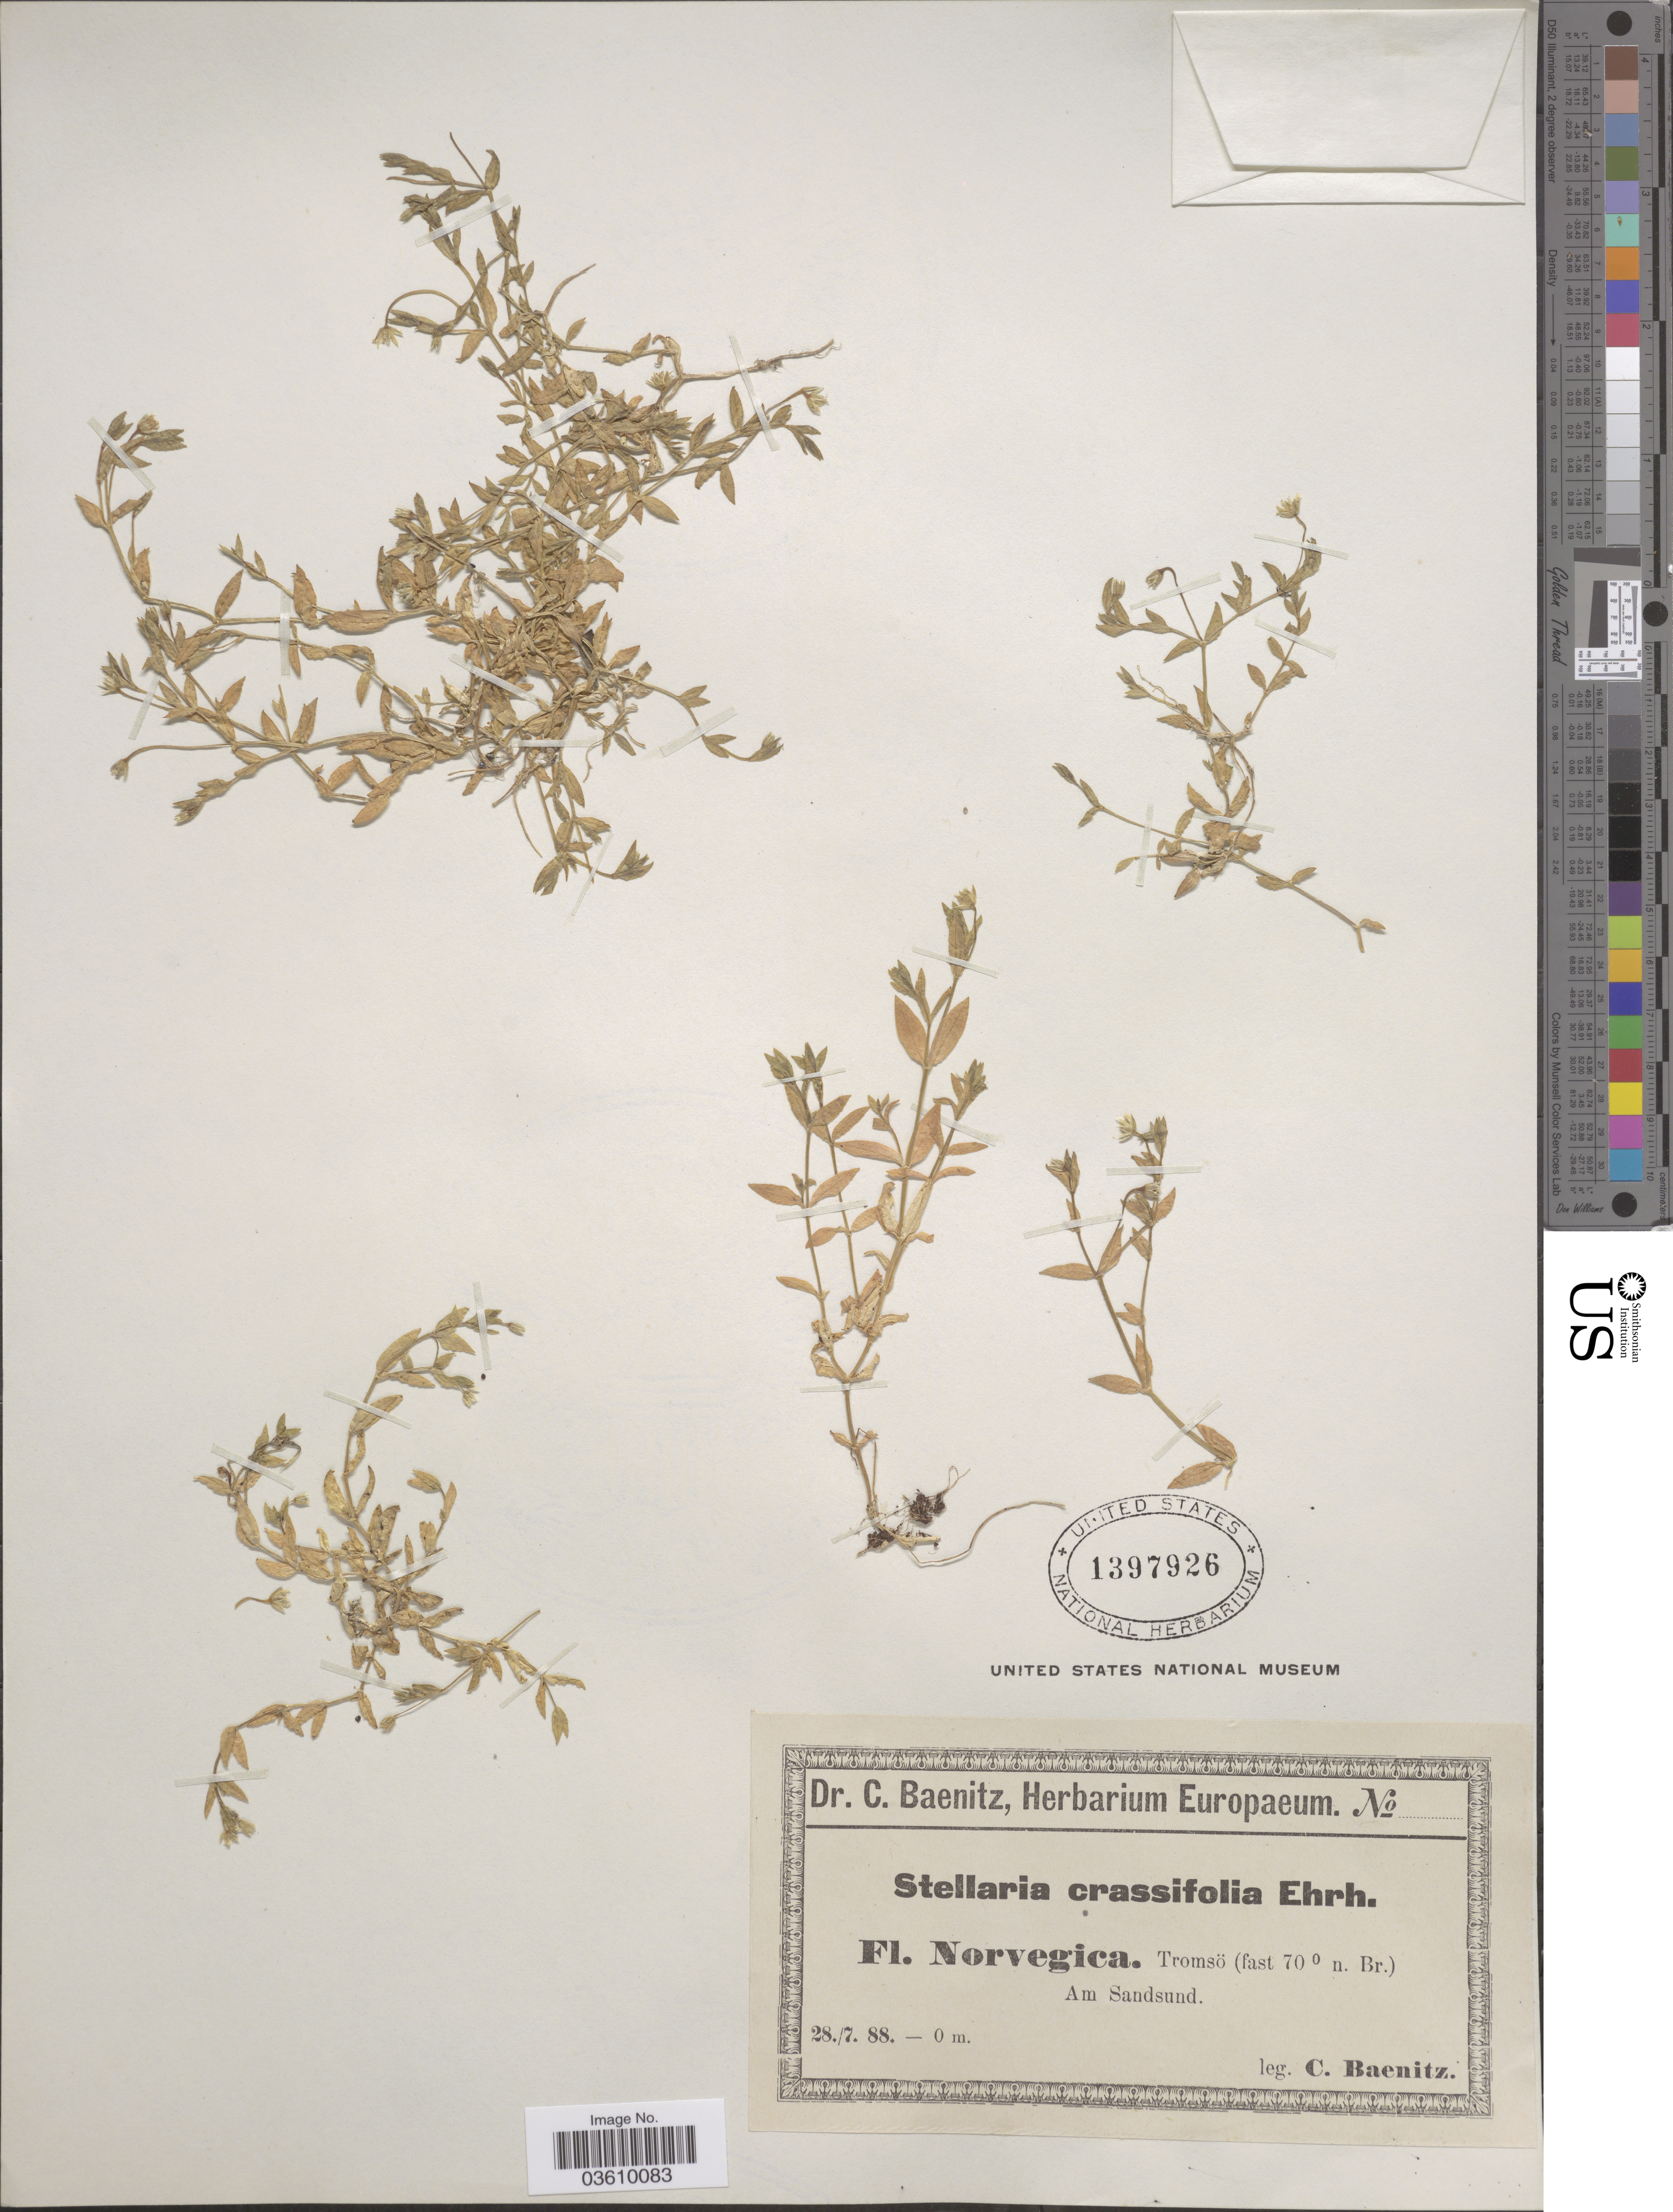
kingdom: Plantae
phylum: Tracheophyta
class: Magnoliopsida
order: Caryophyllales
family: Caryophyllaceae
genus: Stellaria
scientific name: Stellaria crassifolia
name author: Ehrh.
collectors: C. G. Baenitz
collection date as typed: Transcribed d/m/y: 28/7/88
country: Norway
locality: Norvegica. Tromsö. Am Sandsund.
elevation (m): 0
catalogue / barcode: US 1397926